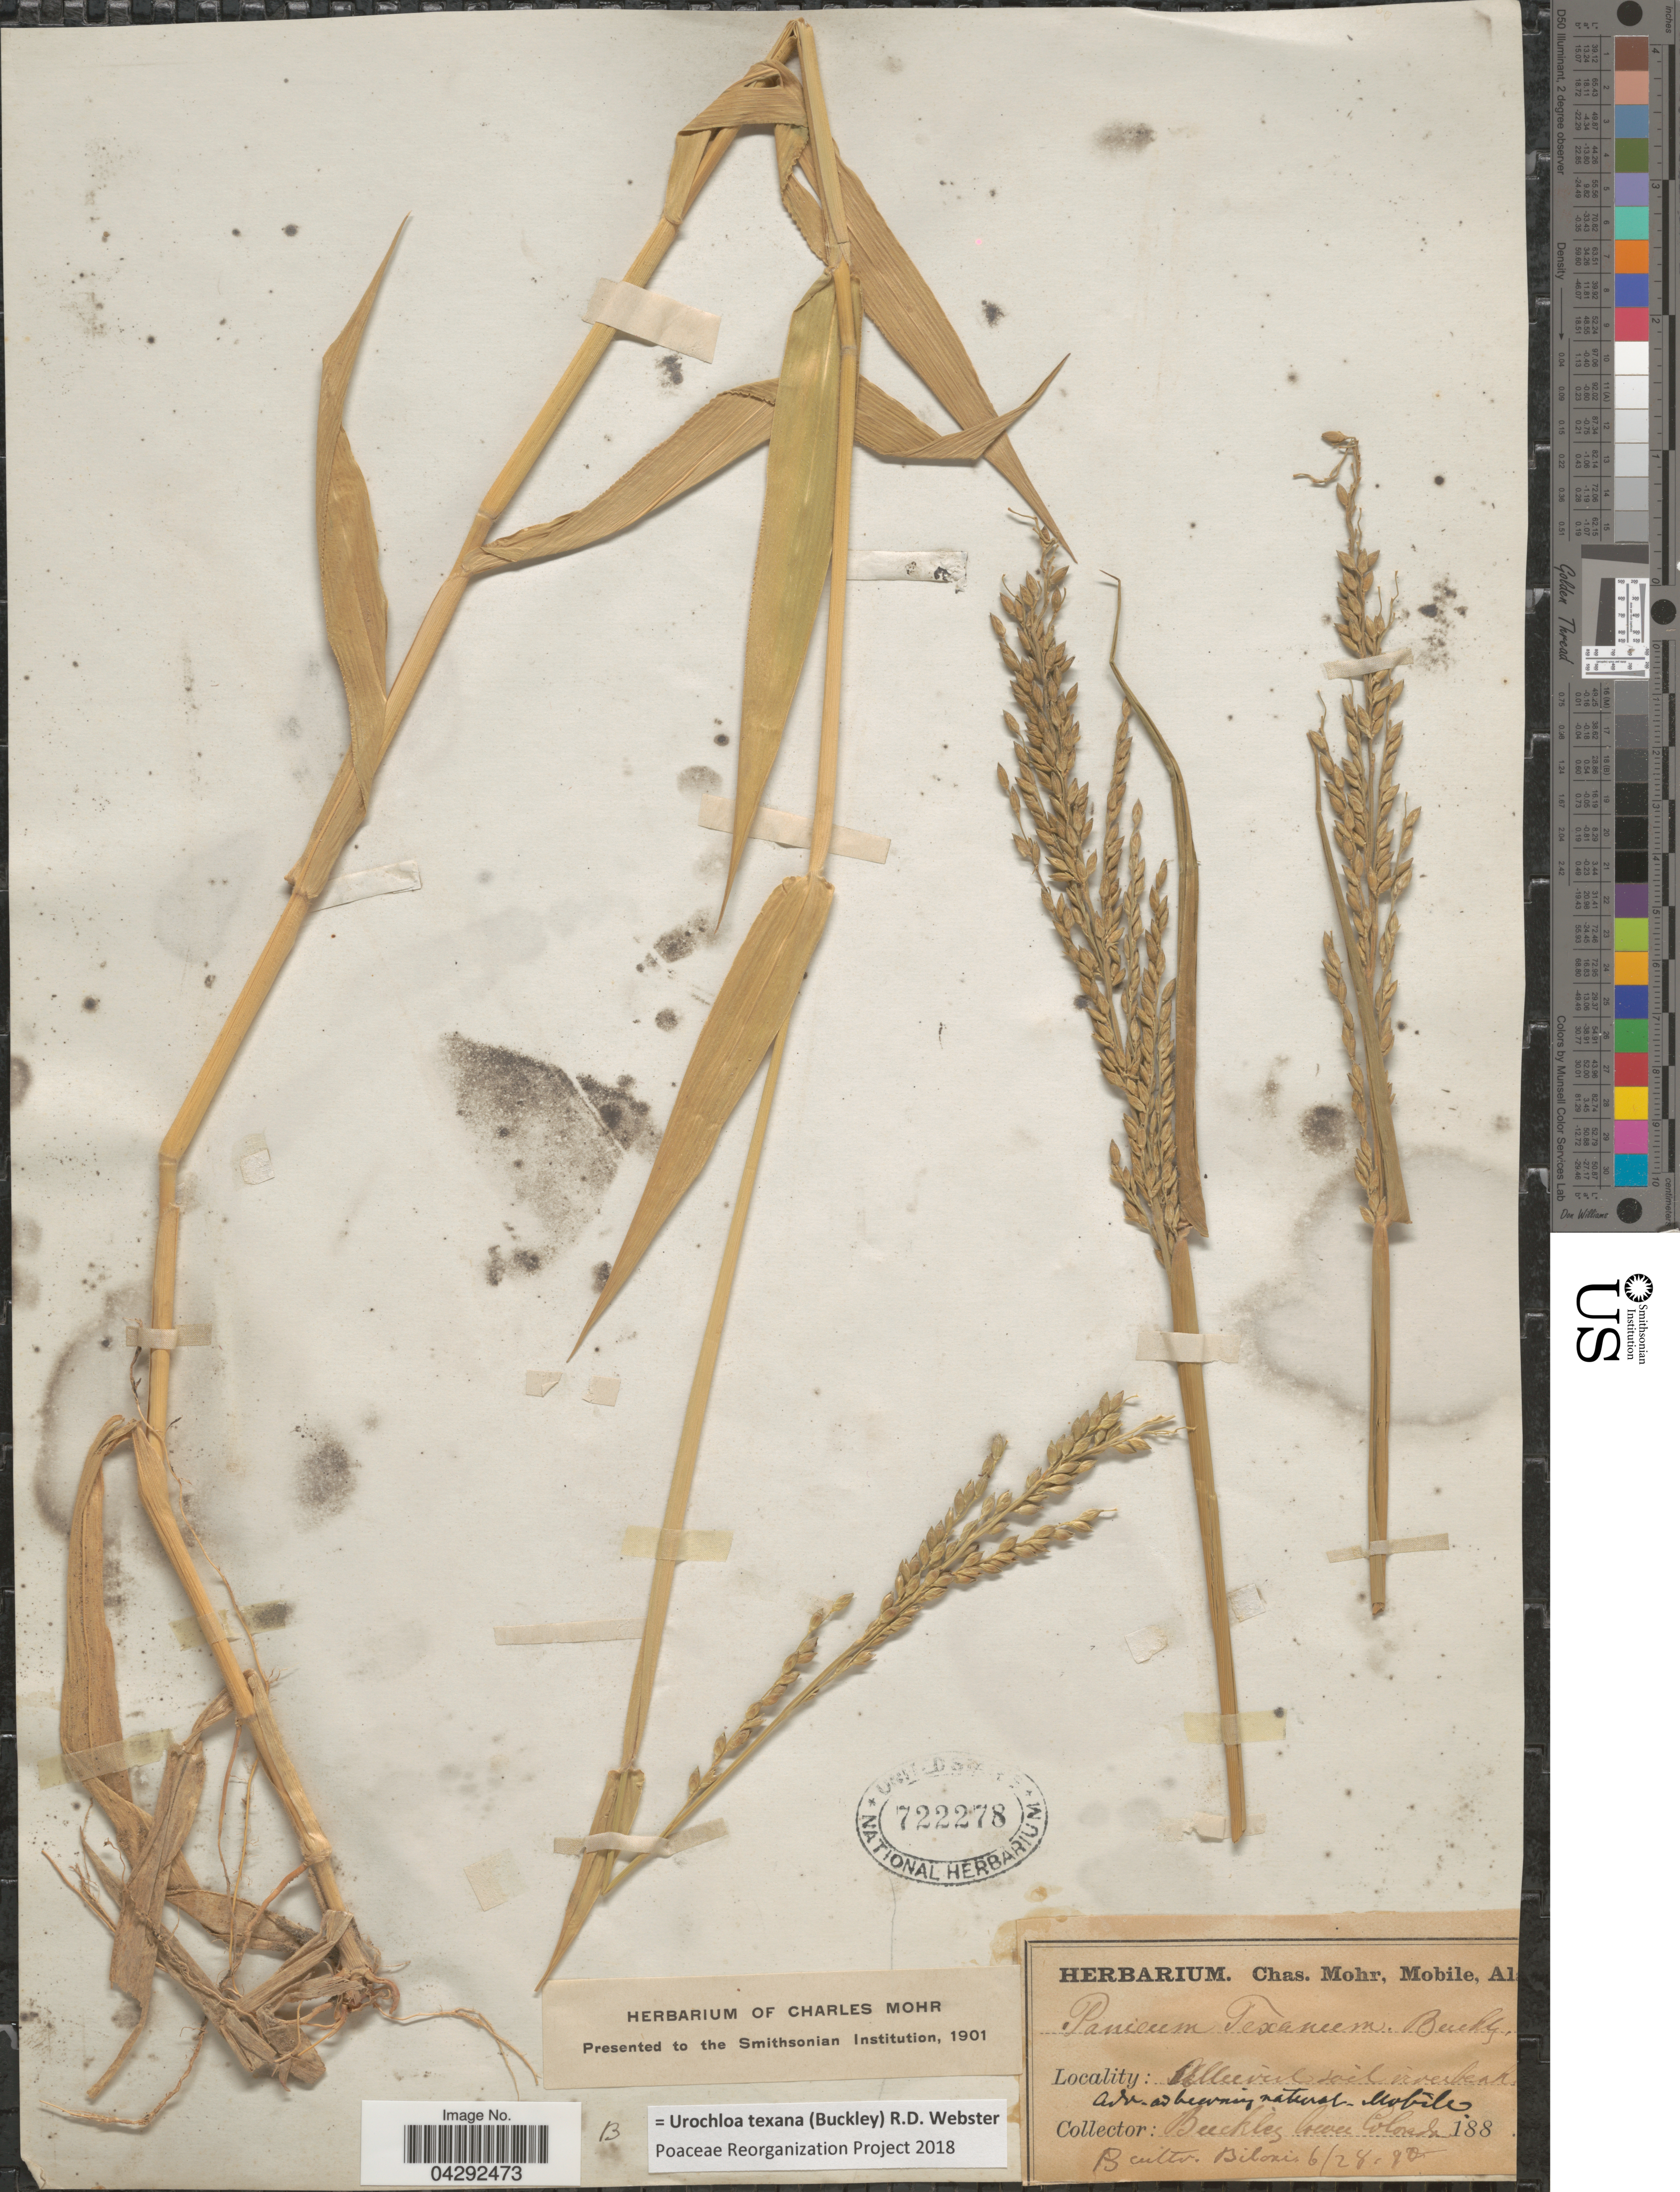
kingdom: Plantae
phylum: Tracheophyta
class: Liliopsida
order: Poales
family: Poaceae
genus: Urochloa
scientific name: Urochloa texana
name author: (Buckley) R.D. Webster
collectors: -- Buckley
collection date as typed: Transcribed d/m/y: 28/6/92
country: United States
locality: Mobile. Lower Colorado. Biloxi.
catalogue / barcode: US 722278